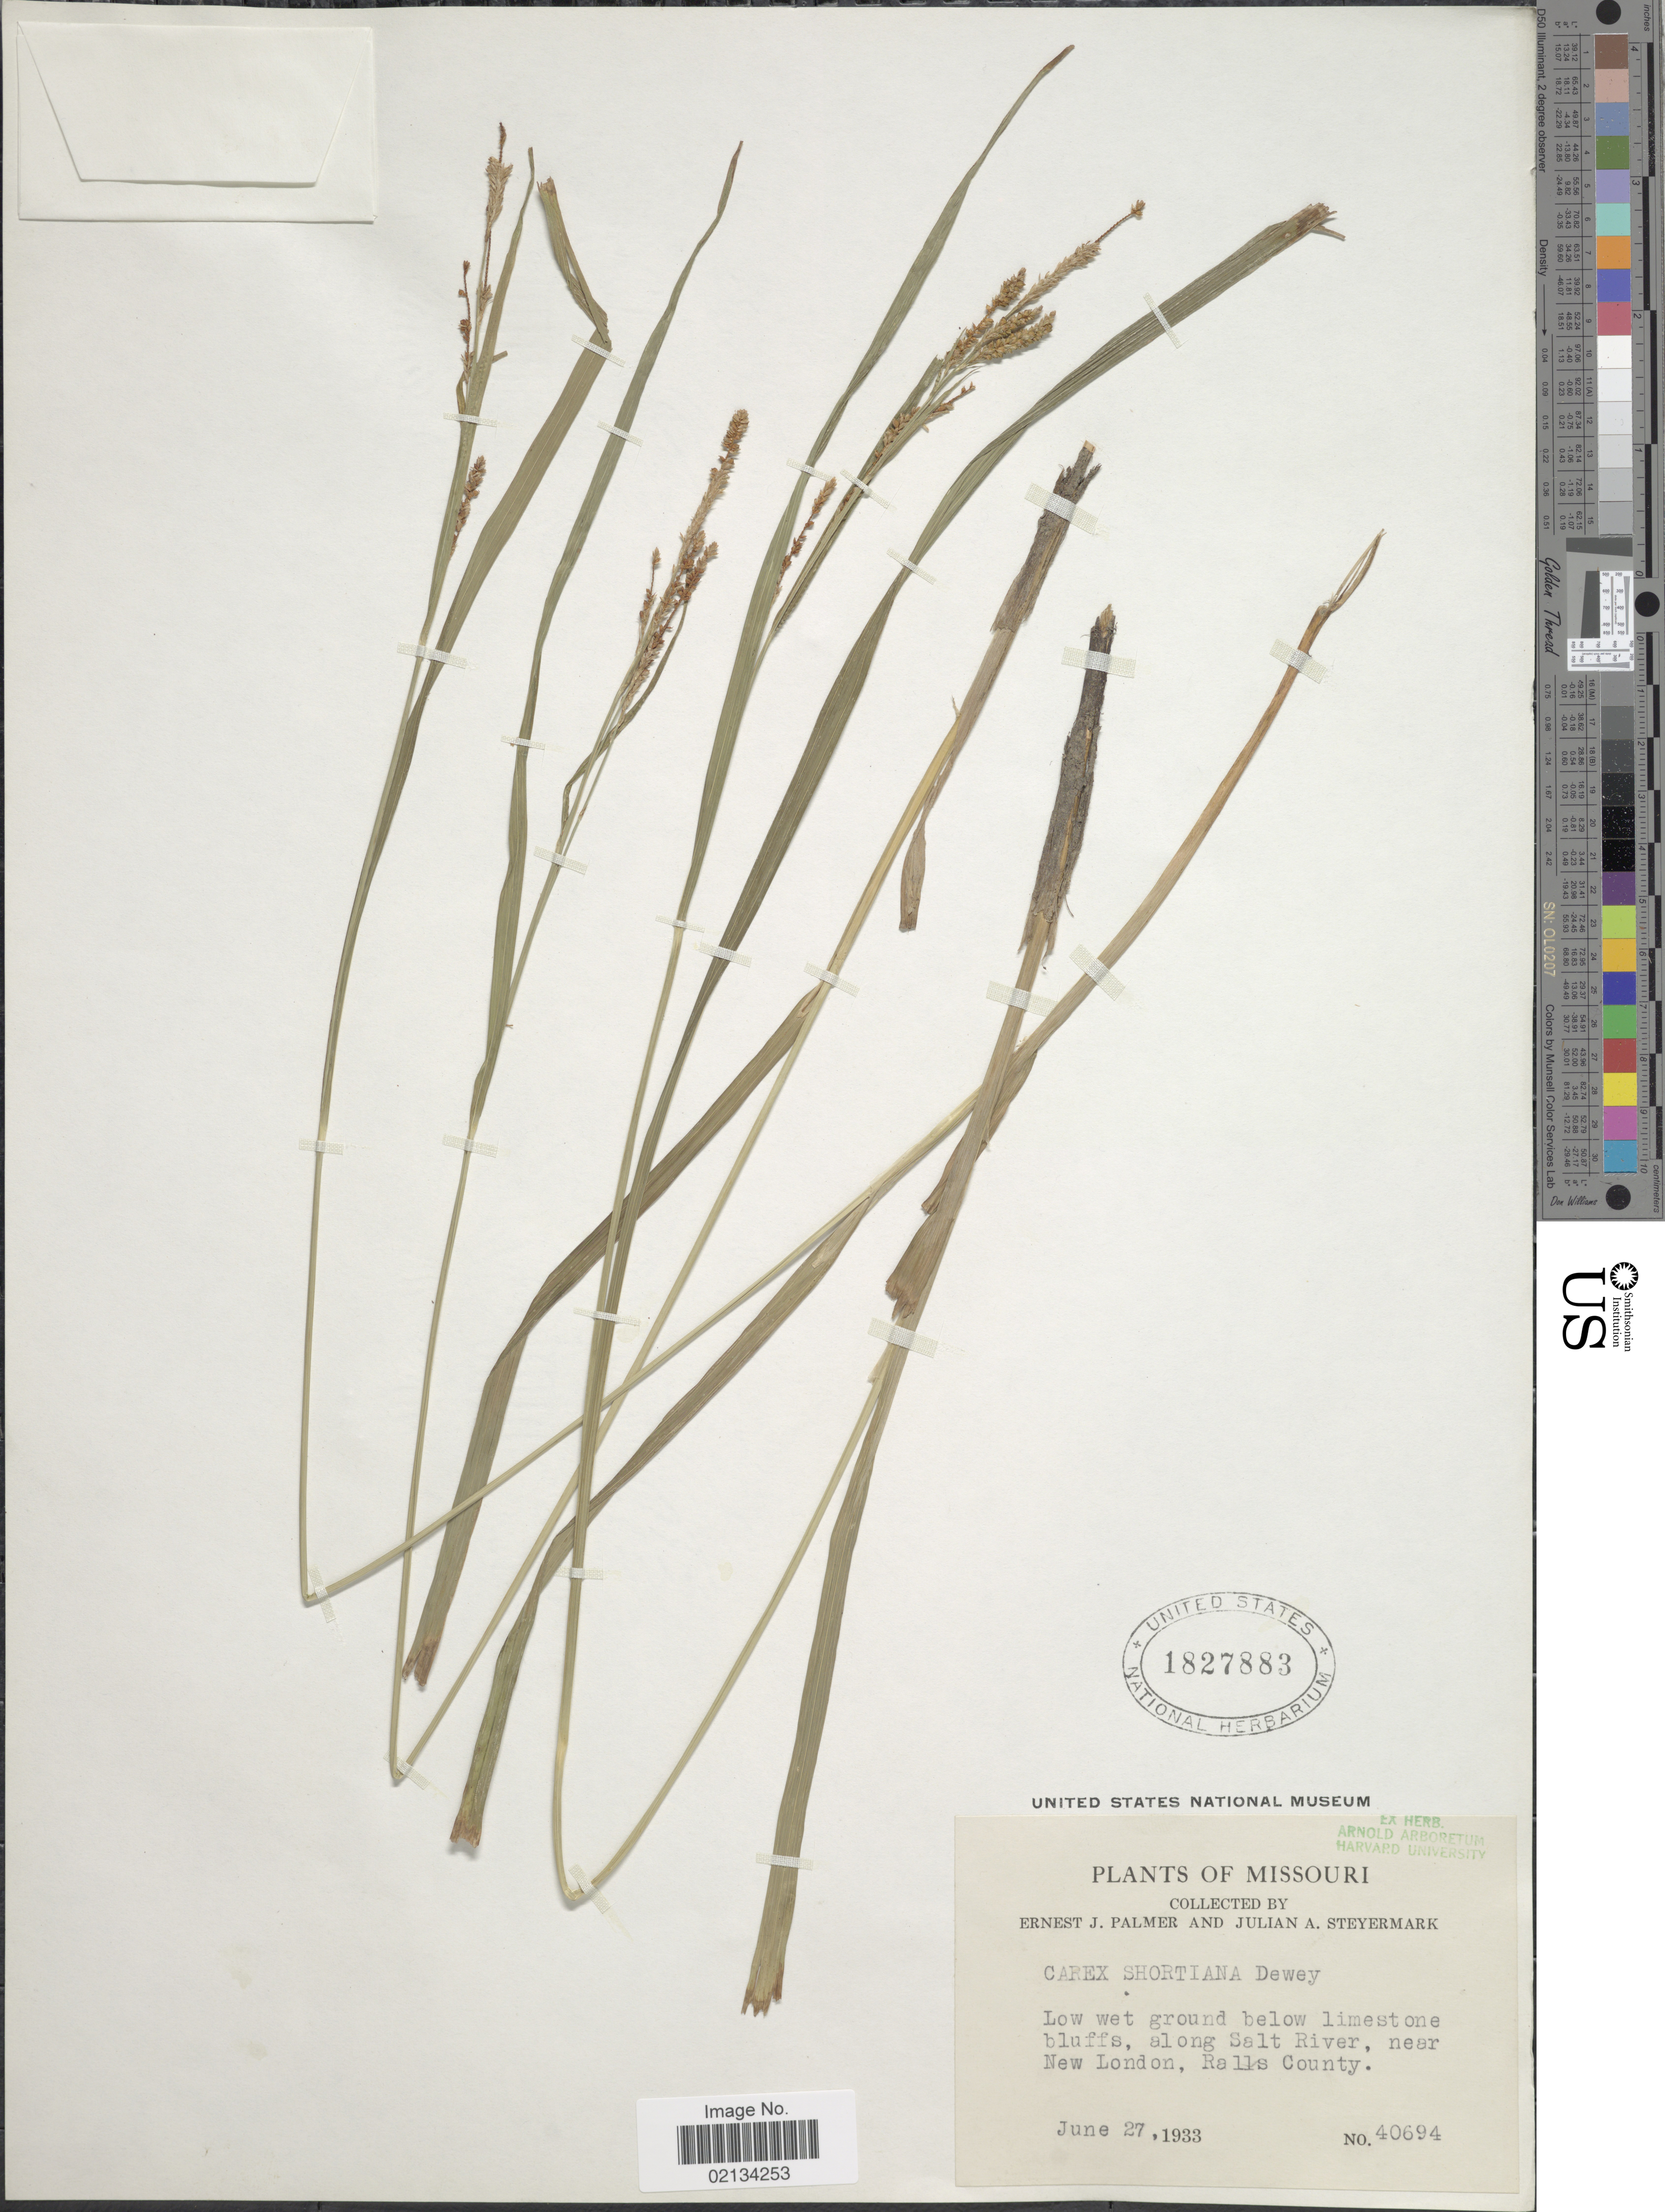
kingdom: Plantae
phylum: Tracheophyta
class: Liliopsida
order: Poales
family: Cyperaceae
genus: Carex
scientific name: Carex shortiana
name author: Dewey & Torr.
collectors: E. J. Palmer & J. Steyermark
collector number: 40694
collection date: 1933-06-27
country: United States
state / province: Missouri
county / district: Ralls County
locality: Along Salt River, near New London.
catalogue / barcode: US 1827883